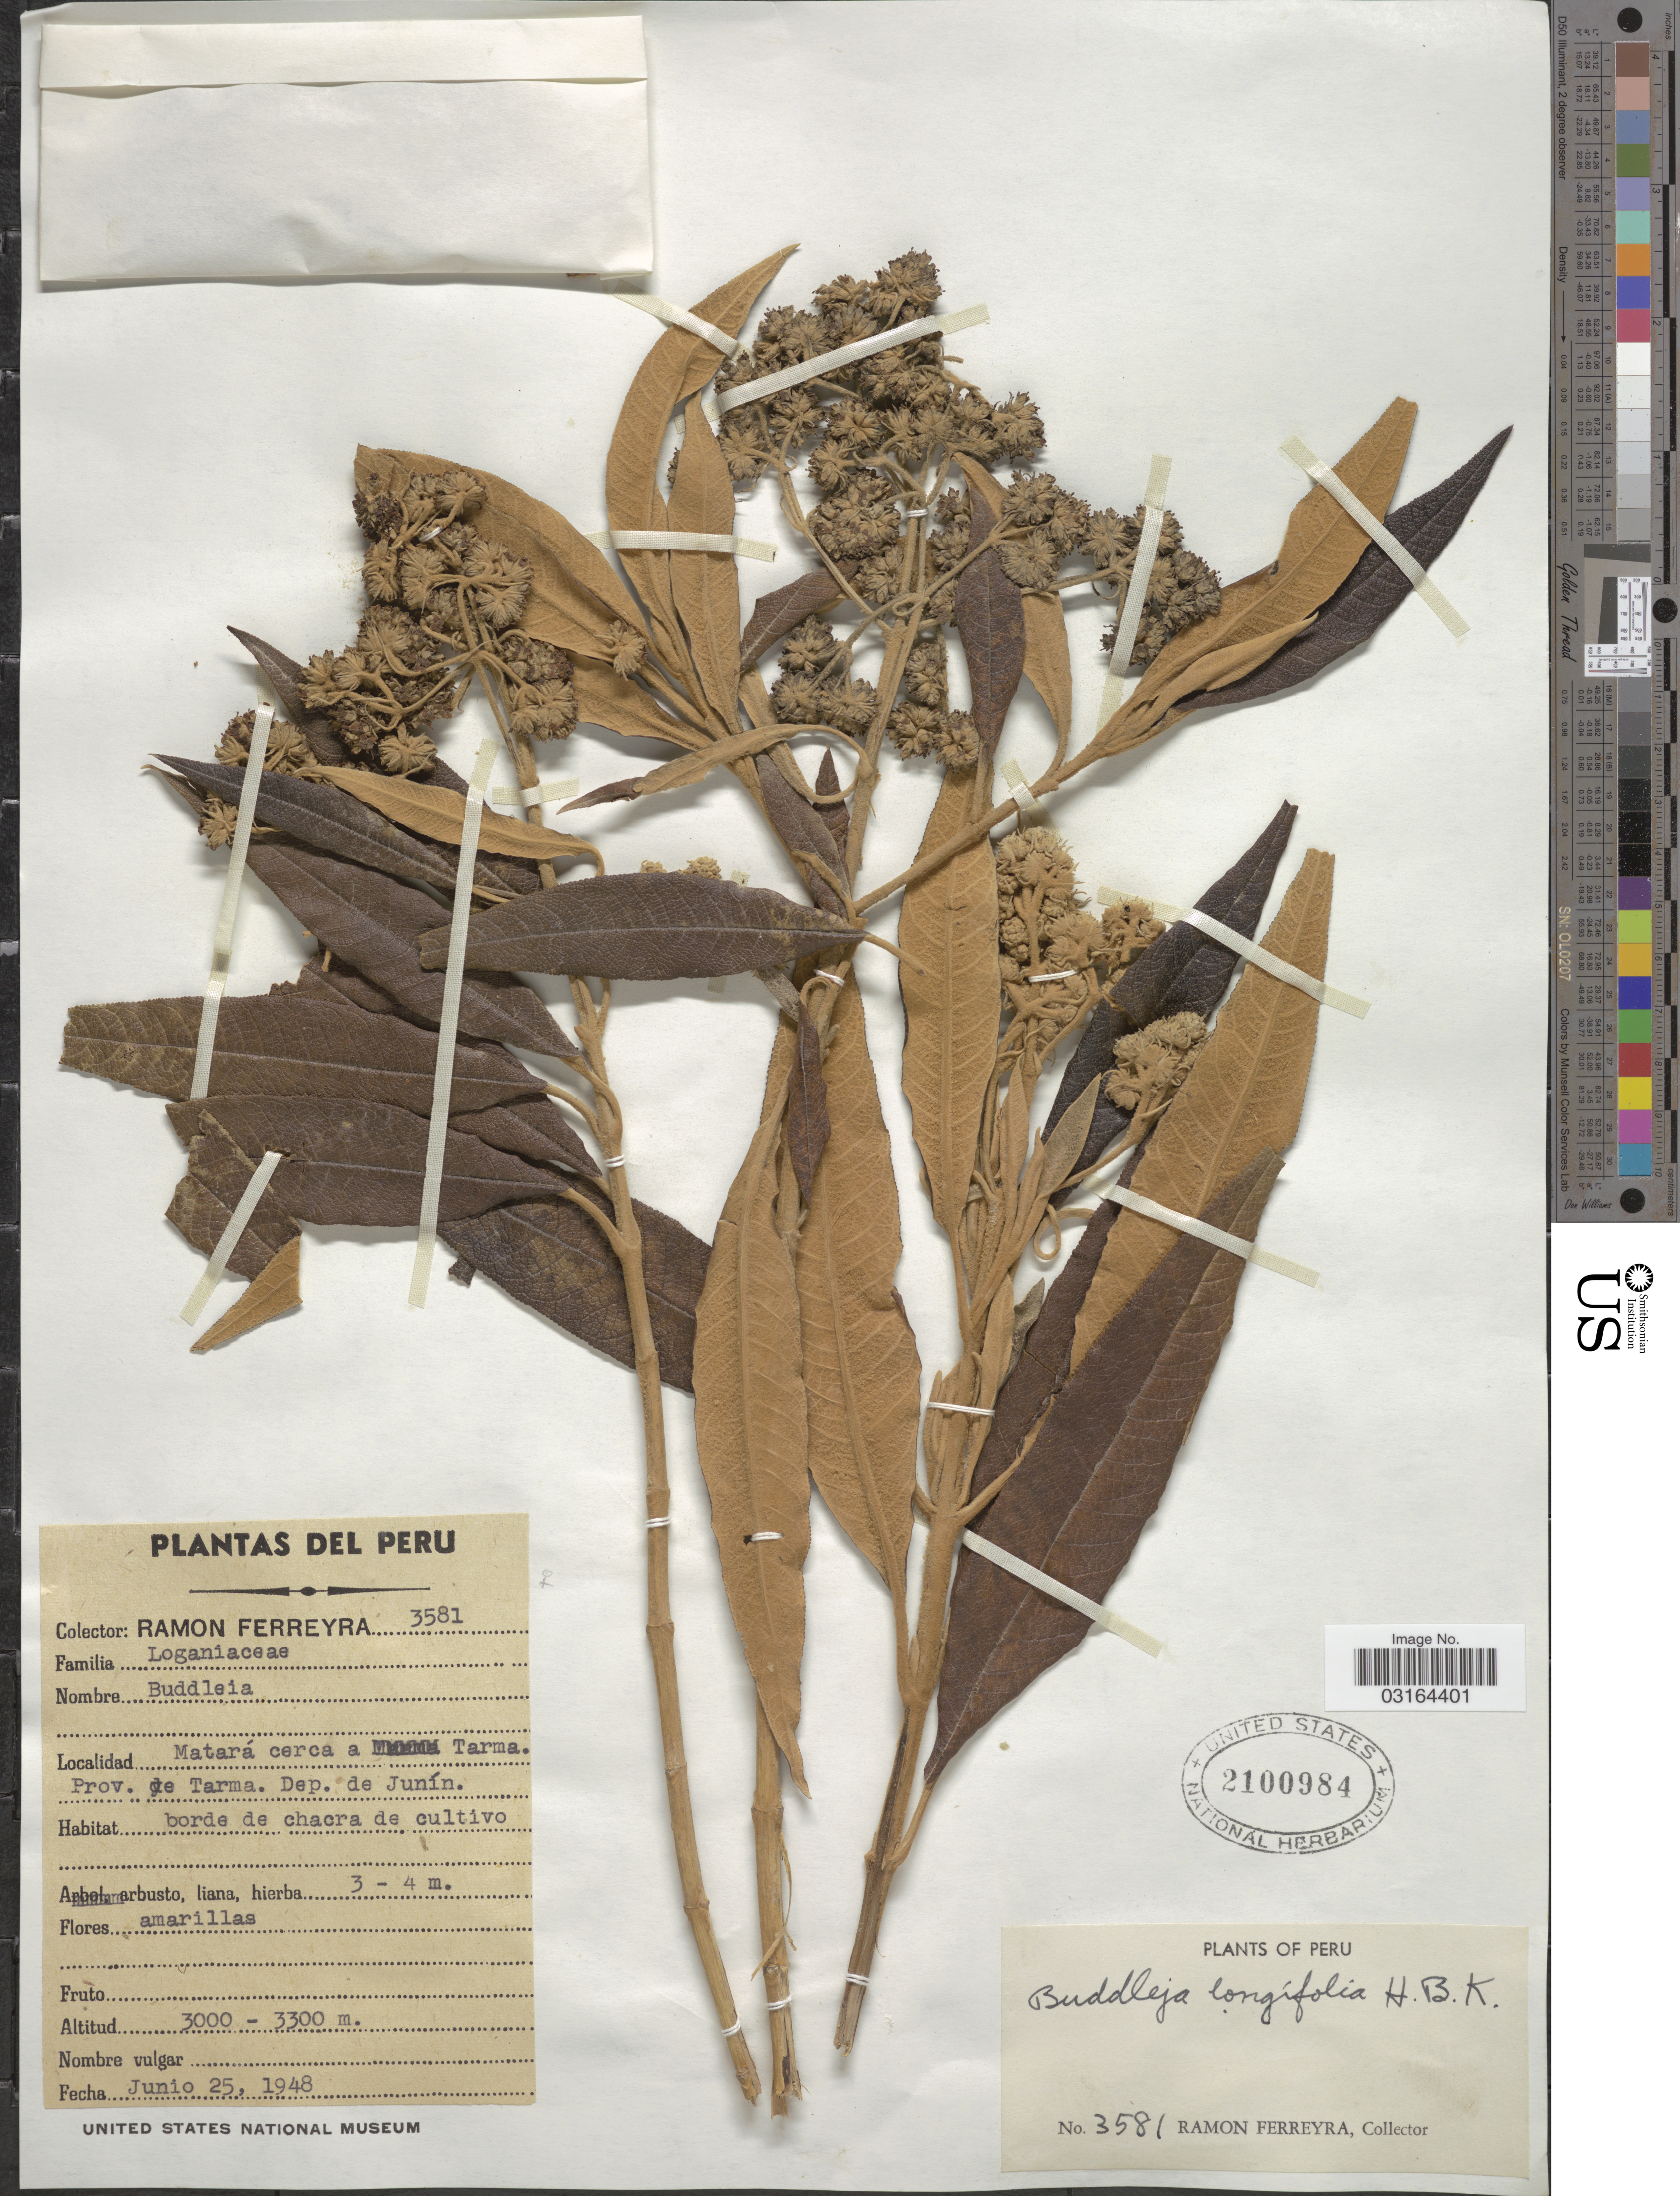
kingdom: Plantae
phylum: Tracheophyta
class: Magnoliopsida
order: Lamiales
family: Scrophulariaceae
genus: Buddleja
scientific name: Buddleja incana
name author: Ruiz & Pav.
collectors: R. A. Ferreyra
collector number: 3581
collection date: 1948-06-25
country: Peru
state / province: Junín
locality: Matará cerca a Tarma, Prov. de Tarma, Dep. de Junín.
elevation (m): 3000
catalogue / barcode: US 2100984